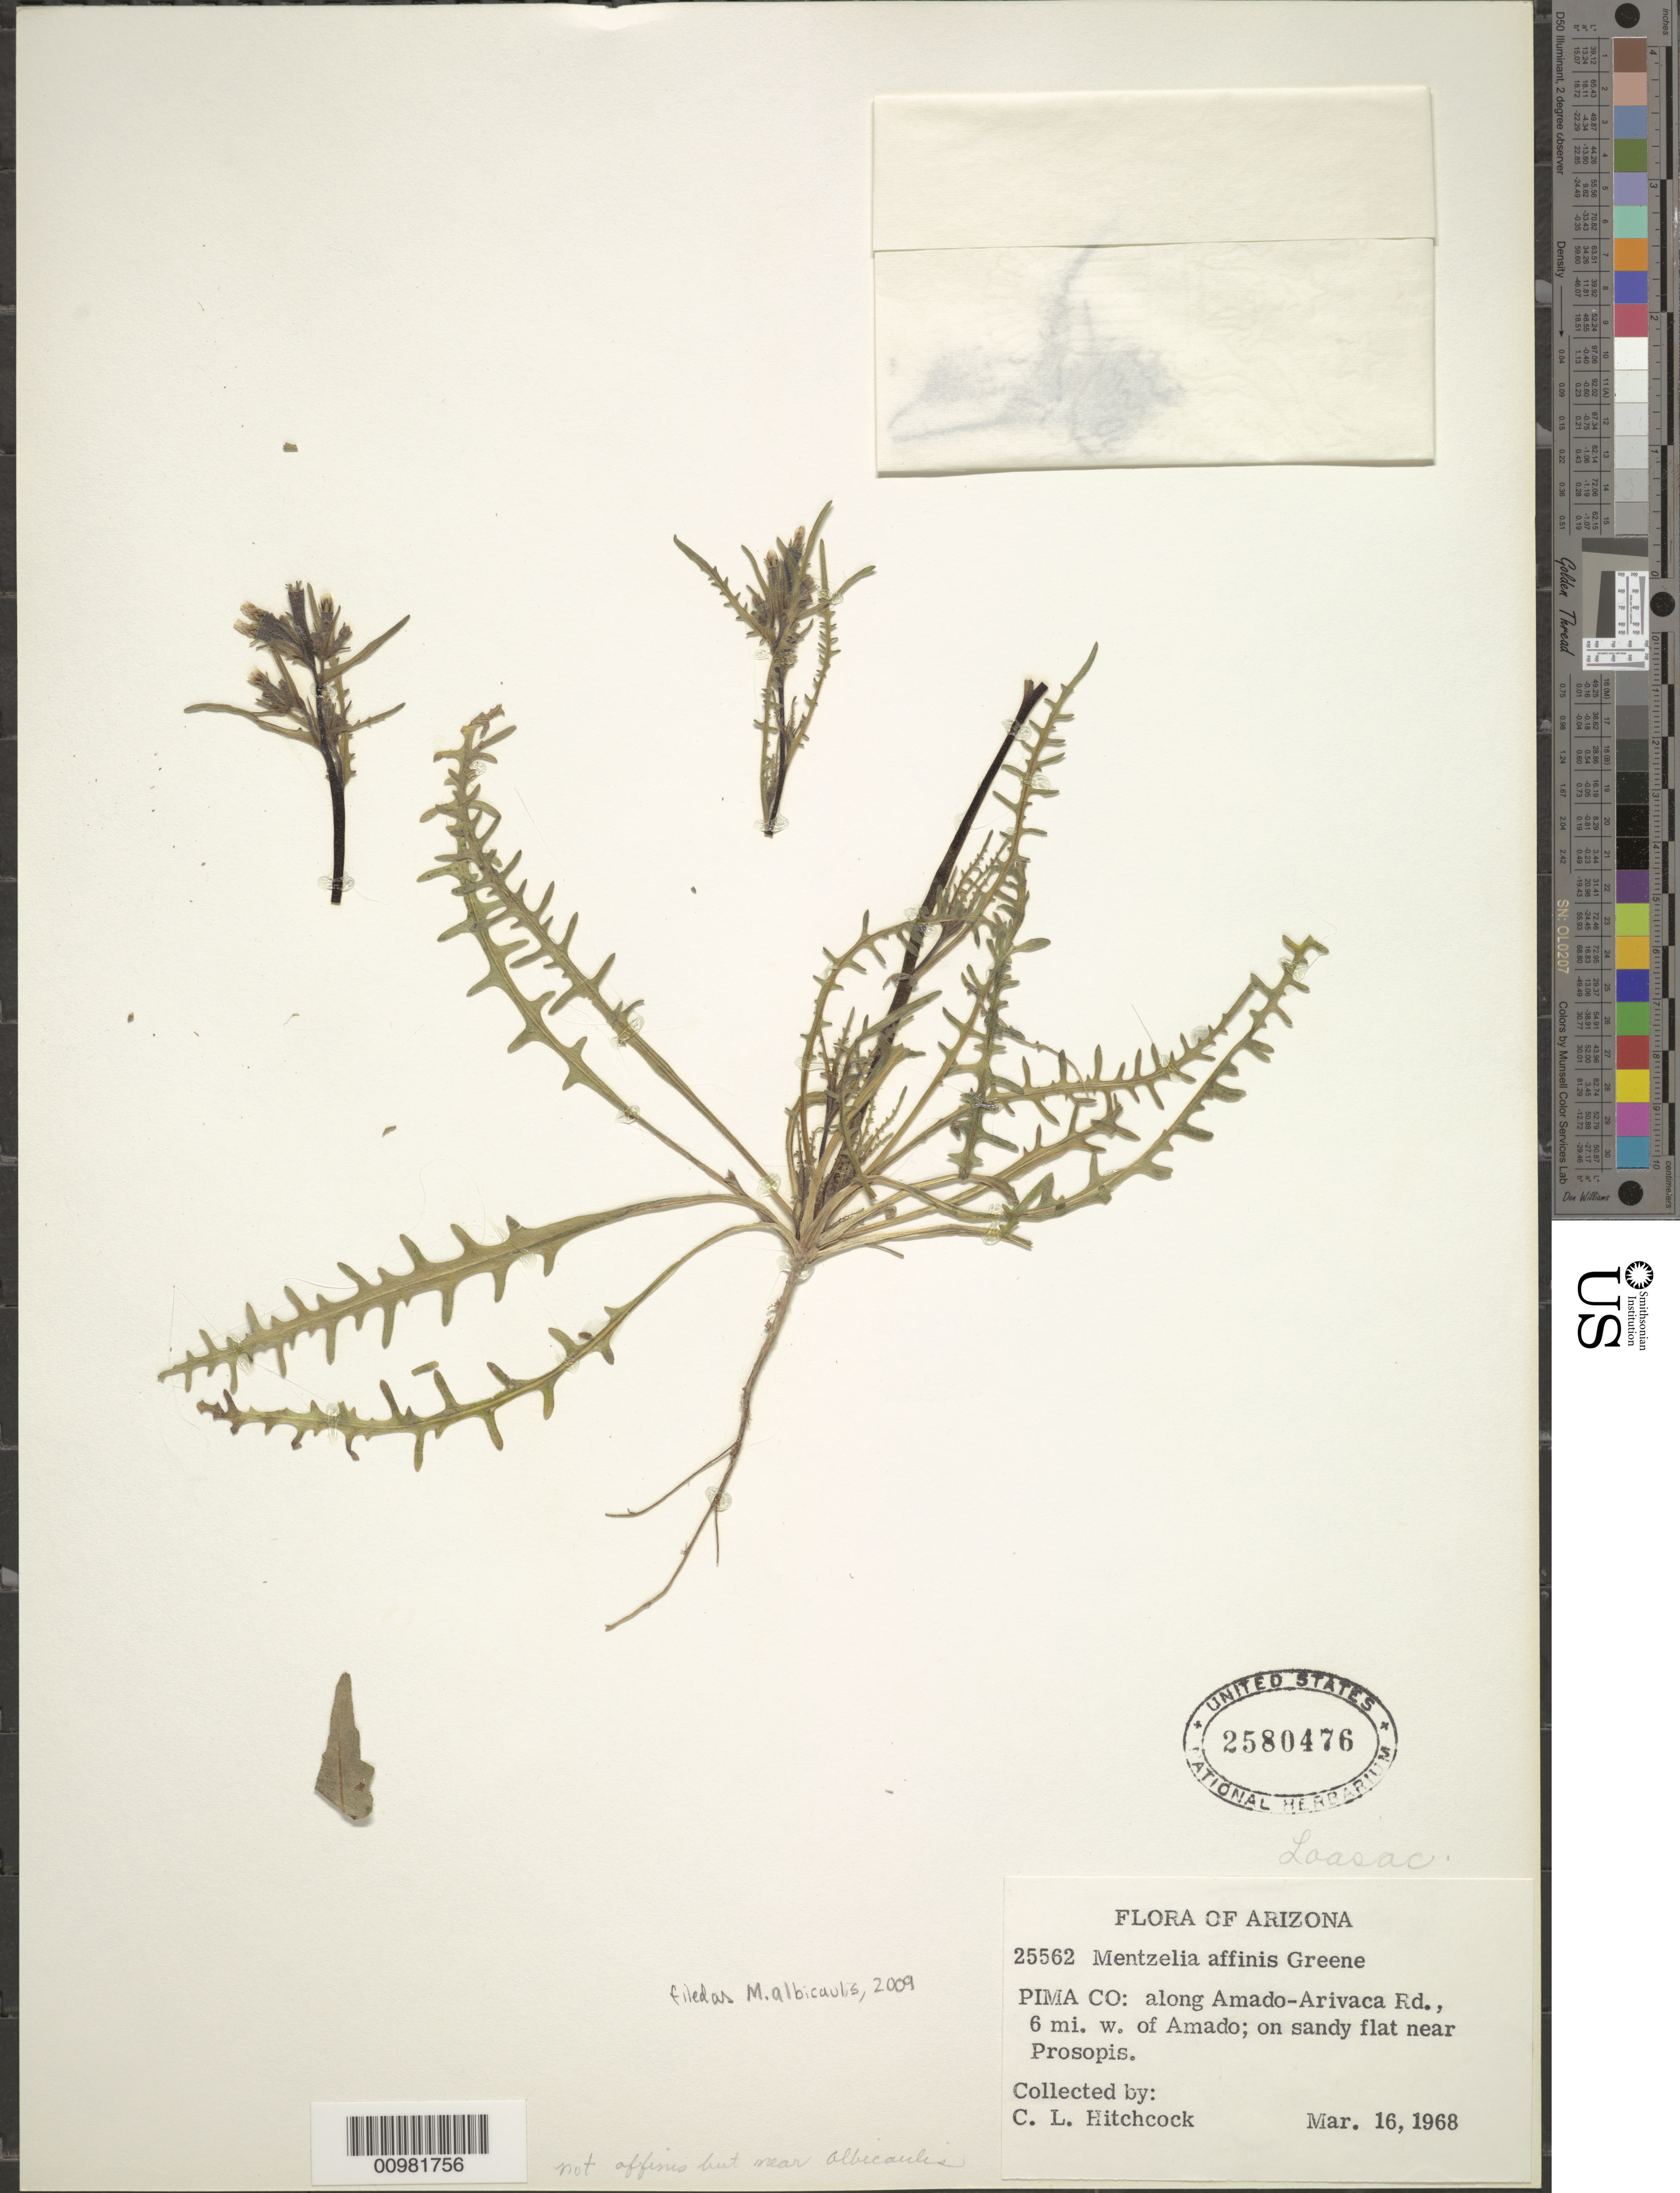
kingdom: Plantae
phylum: Tracheophyta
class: Magnoliopsida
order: Cornales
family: Loasaceae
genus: Mentzelia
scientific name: Mentzelia albicaulis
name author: (Douglas ex Hook.) Douglas ex Torr. & A. Gray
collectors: C. L. Hitchcock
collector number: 25562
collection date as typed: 16 Mar 1968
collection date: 1968-03-16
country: United States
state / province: Arizona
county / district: Pima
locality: along Amado- Arivaca Rd.; 6 mi. W. of Amado; on sandy flat near Prosopis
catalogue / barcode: US 2580476